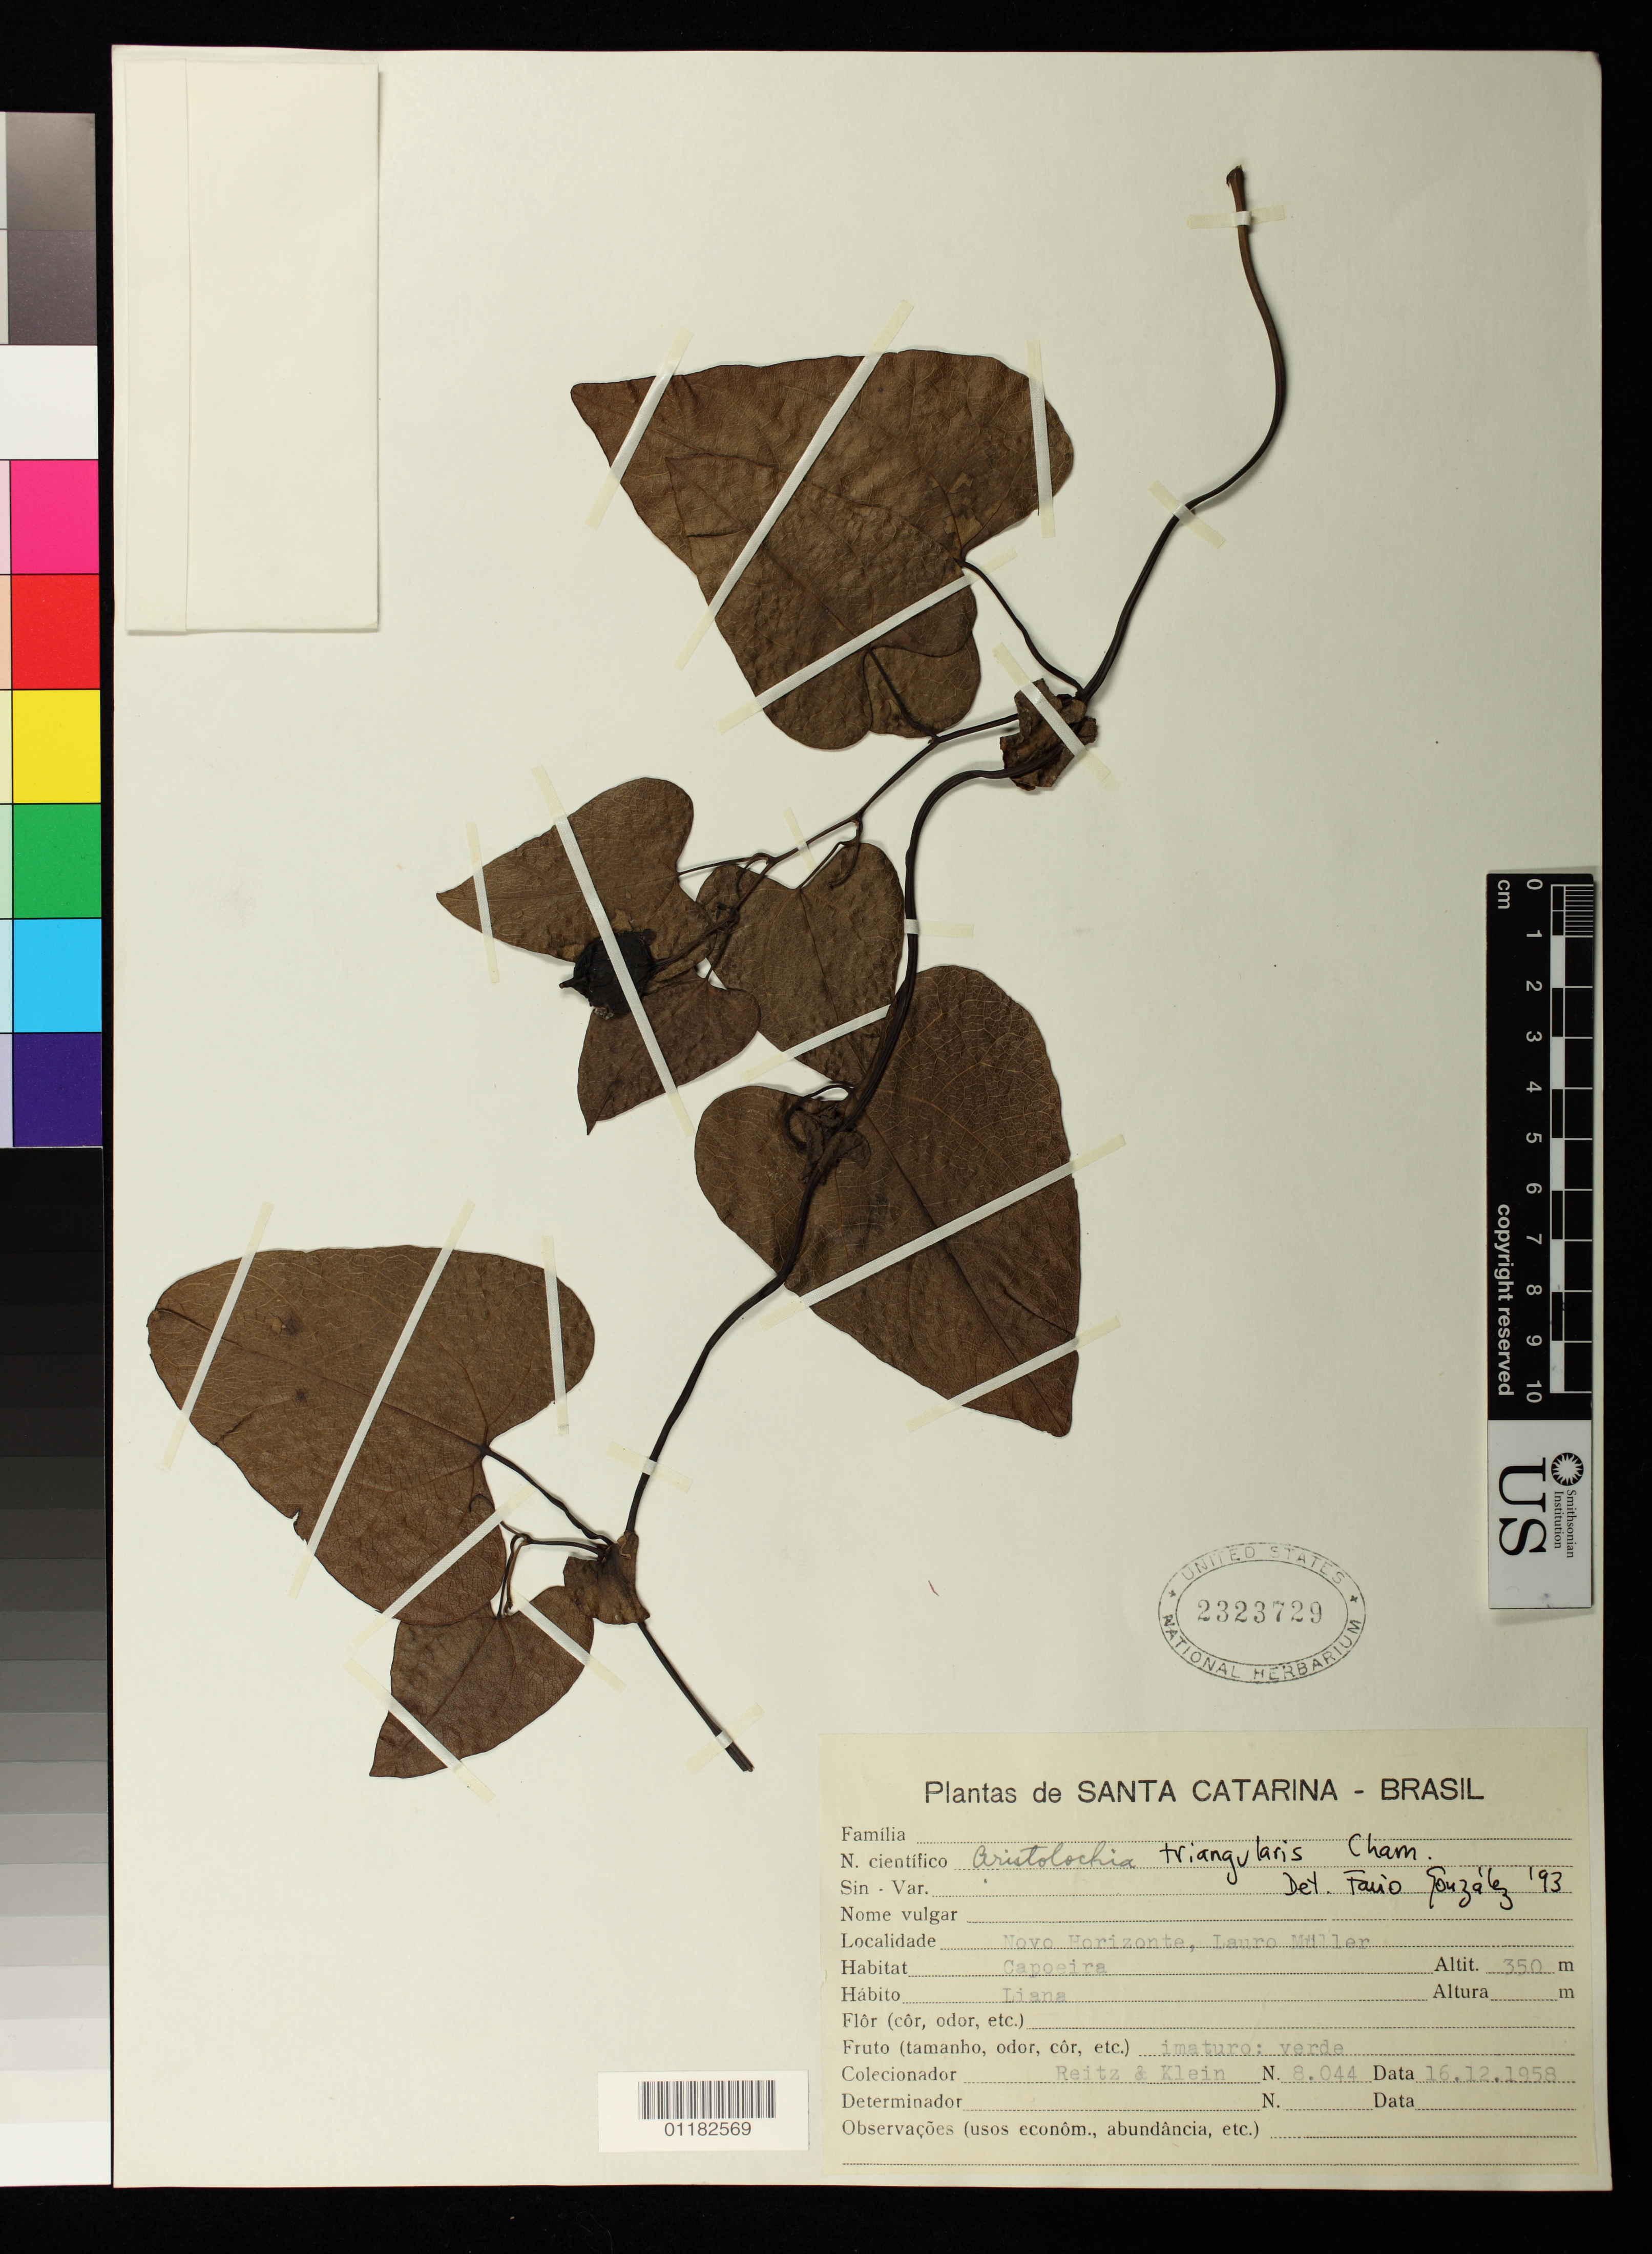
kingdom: Plantae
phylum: Tracheophyta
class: Magnoliopsida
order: Piperales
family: Aristolochiaceae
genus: Aristolochia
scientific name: Aristolochia triangularis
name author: Cham.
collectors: R. Reitz & R. M. Klein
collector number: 8044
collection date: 1958-12-16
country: Brazil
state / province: Santa Catarina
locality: Novo Horizonte, Lauro Muller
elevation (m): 350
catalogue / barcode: US 2323729